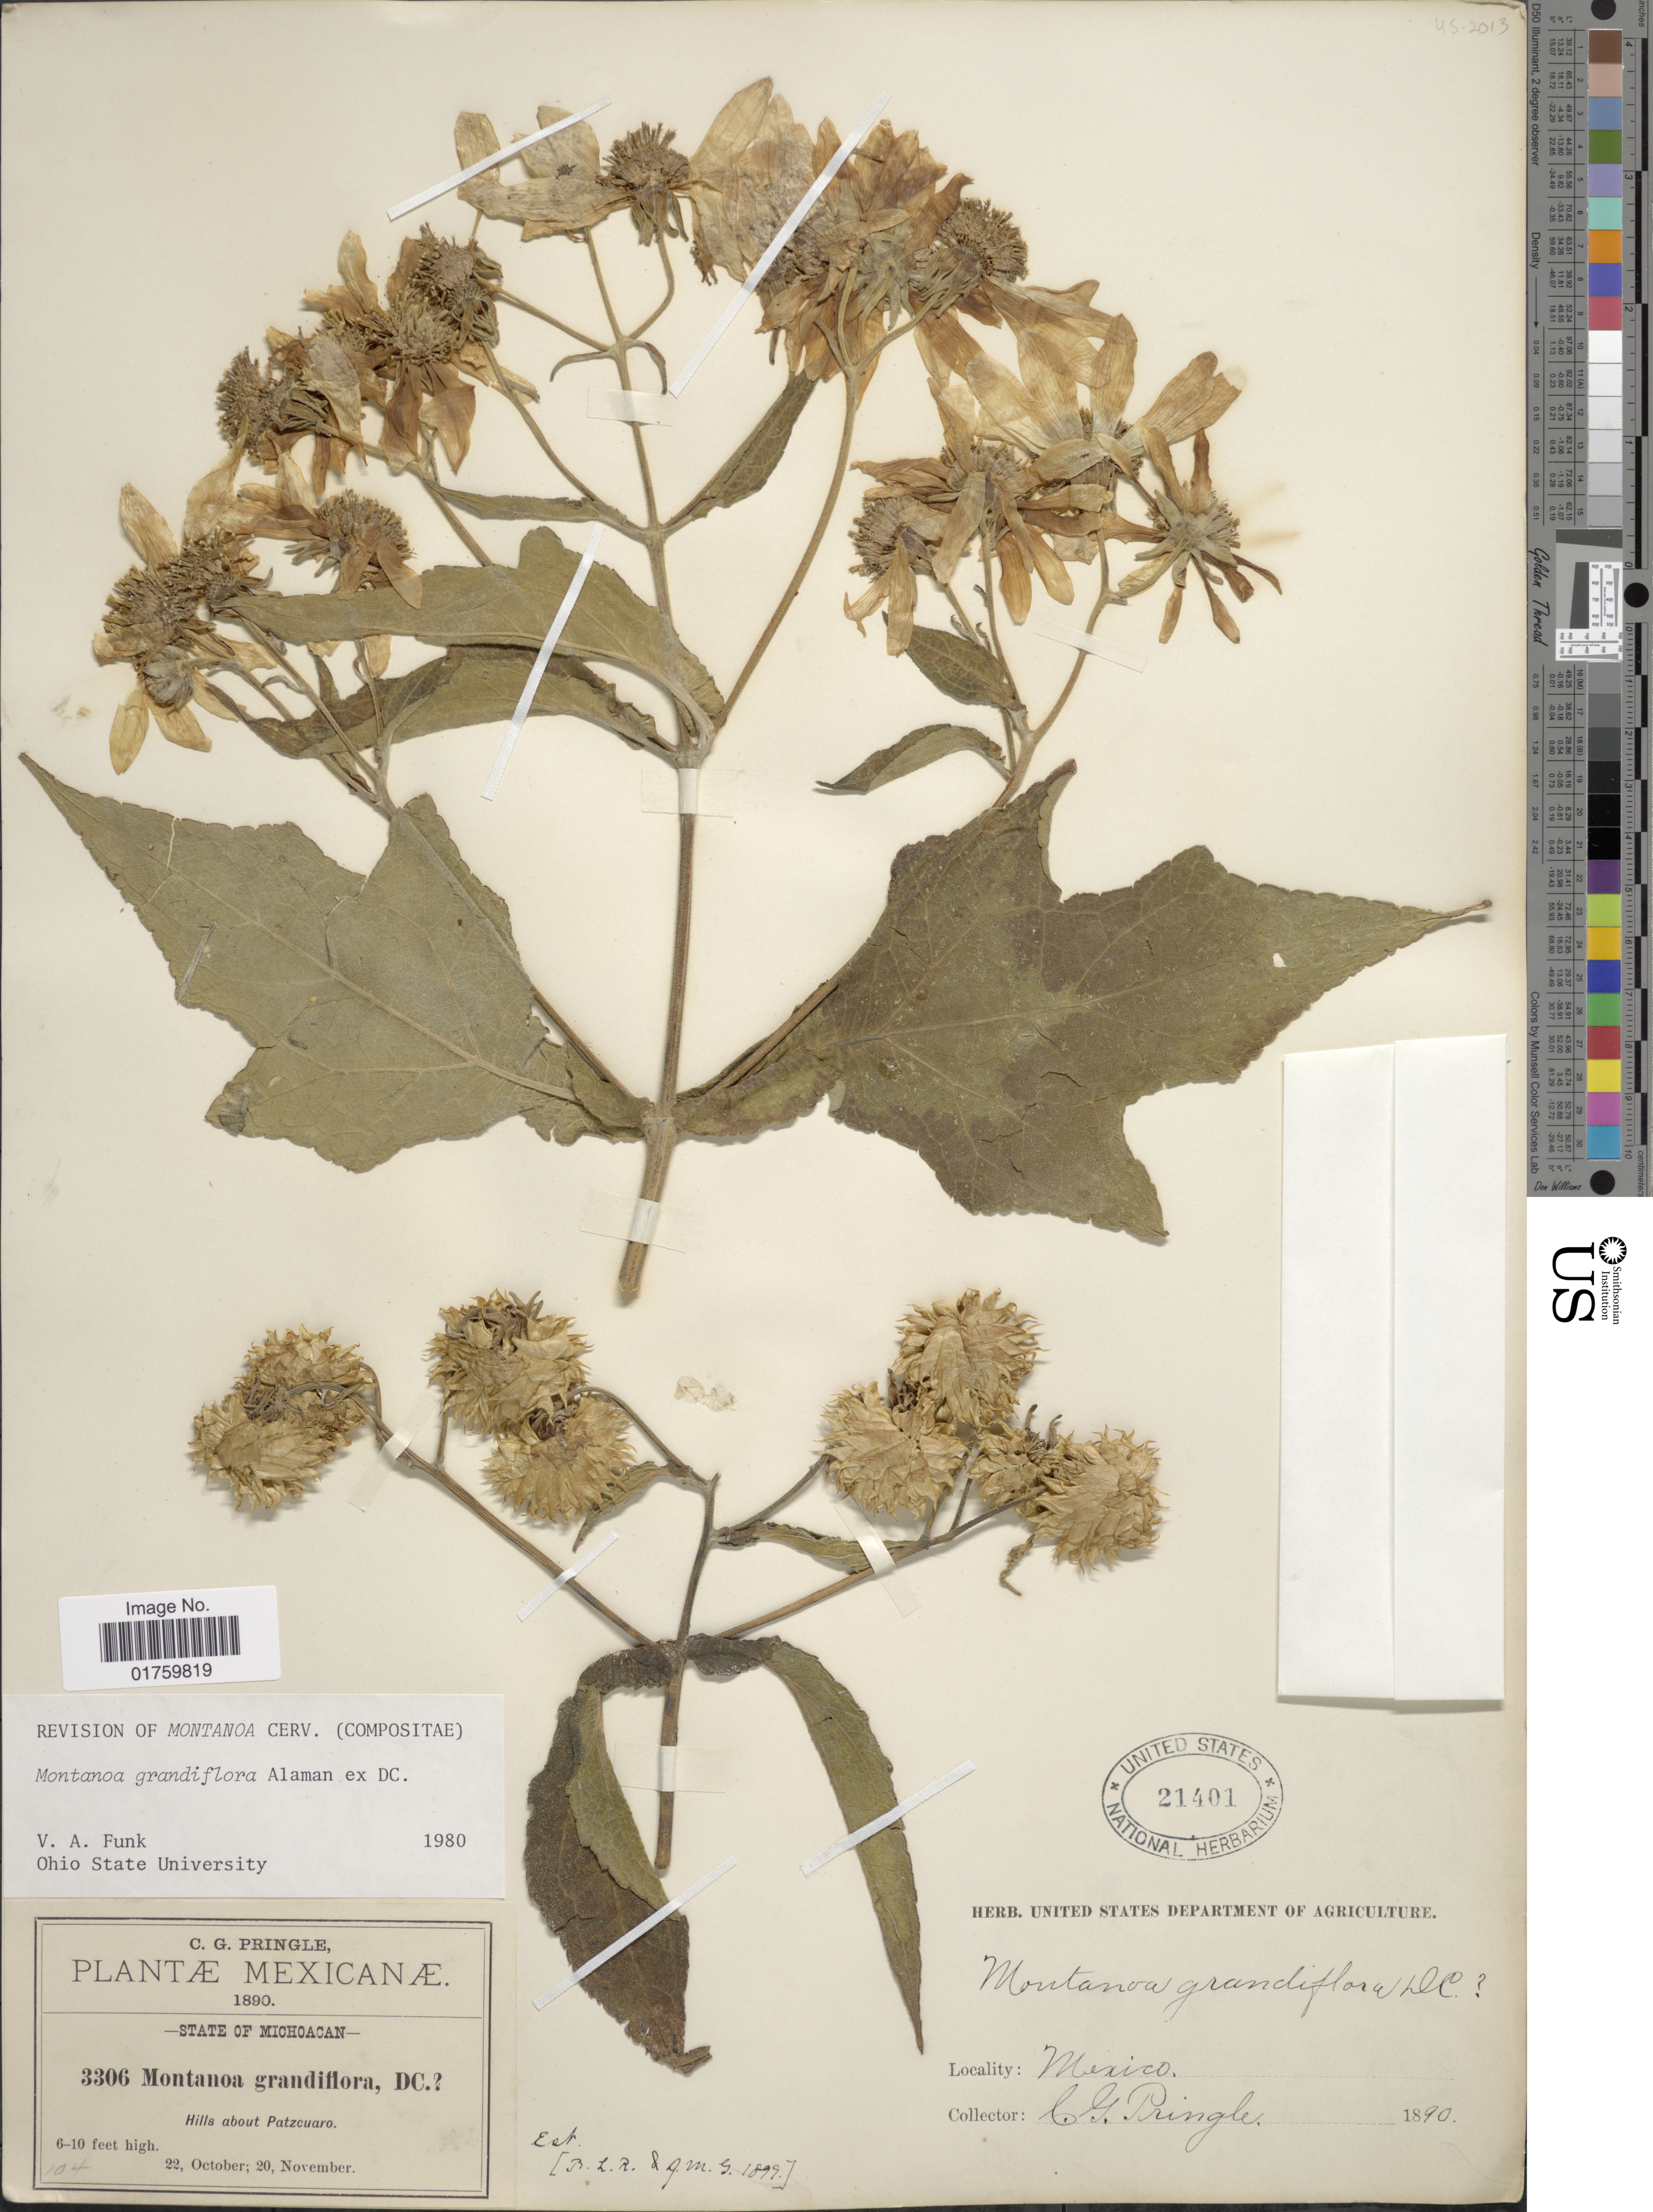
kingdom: Plantae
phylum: Tracheophyta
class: Magnoliopsida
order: Asterales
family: Asteraceae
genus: Montanoa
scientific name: Montanoa grandiflora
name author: Alaman ex DC.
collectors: C. G. Pringle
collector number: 3306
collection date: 1890-10-22/1890-11-20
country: Mexico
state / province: Michoacán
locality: Hills about Patzcuaro.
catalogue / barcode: US 21401